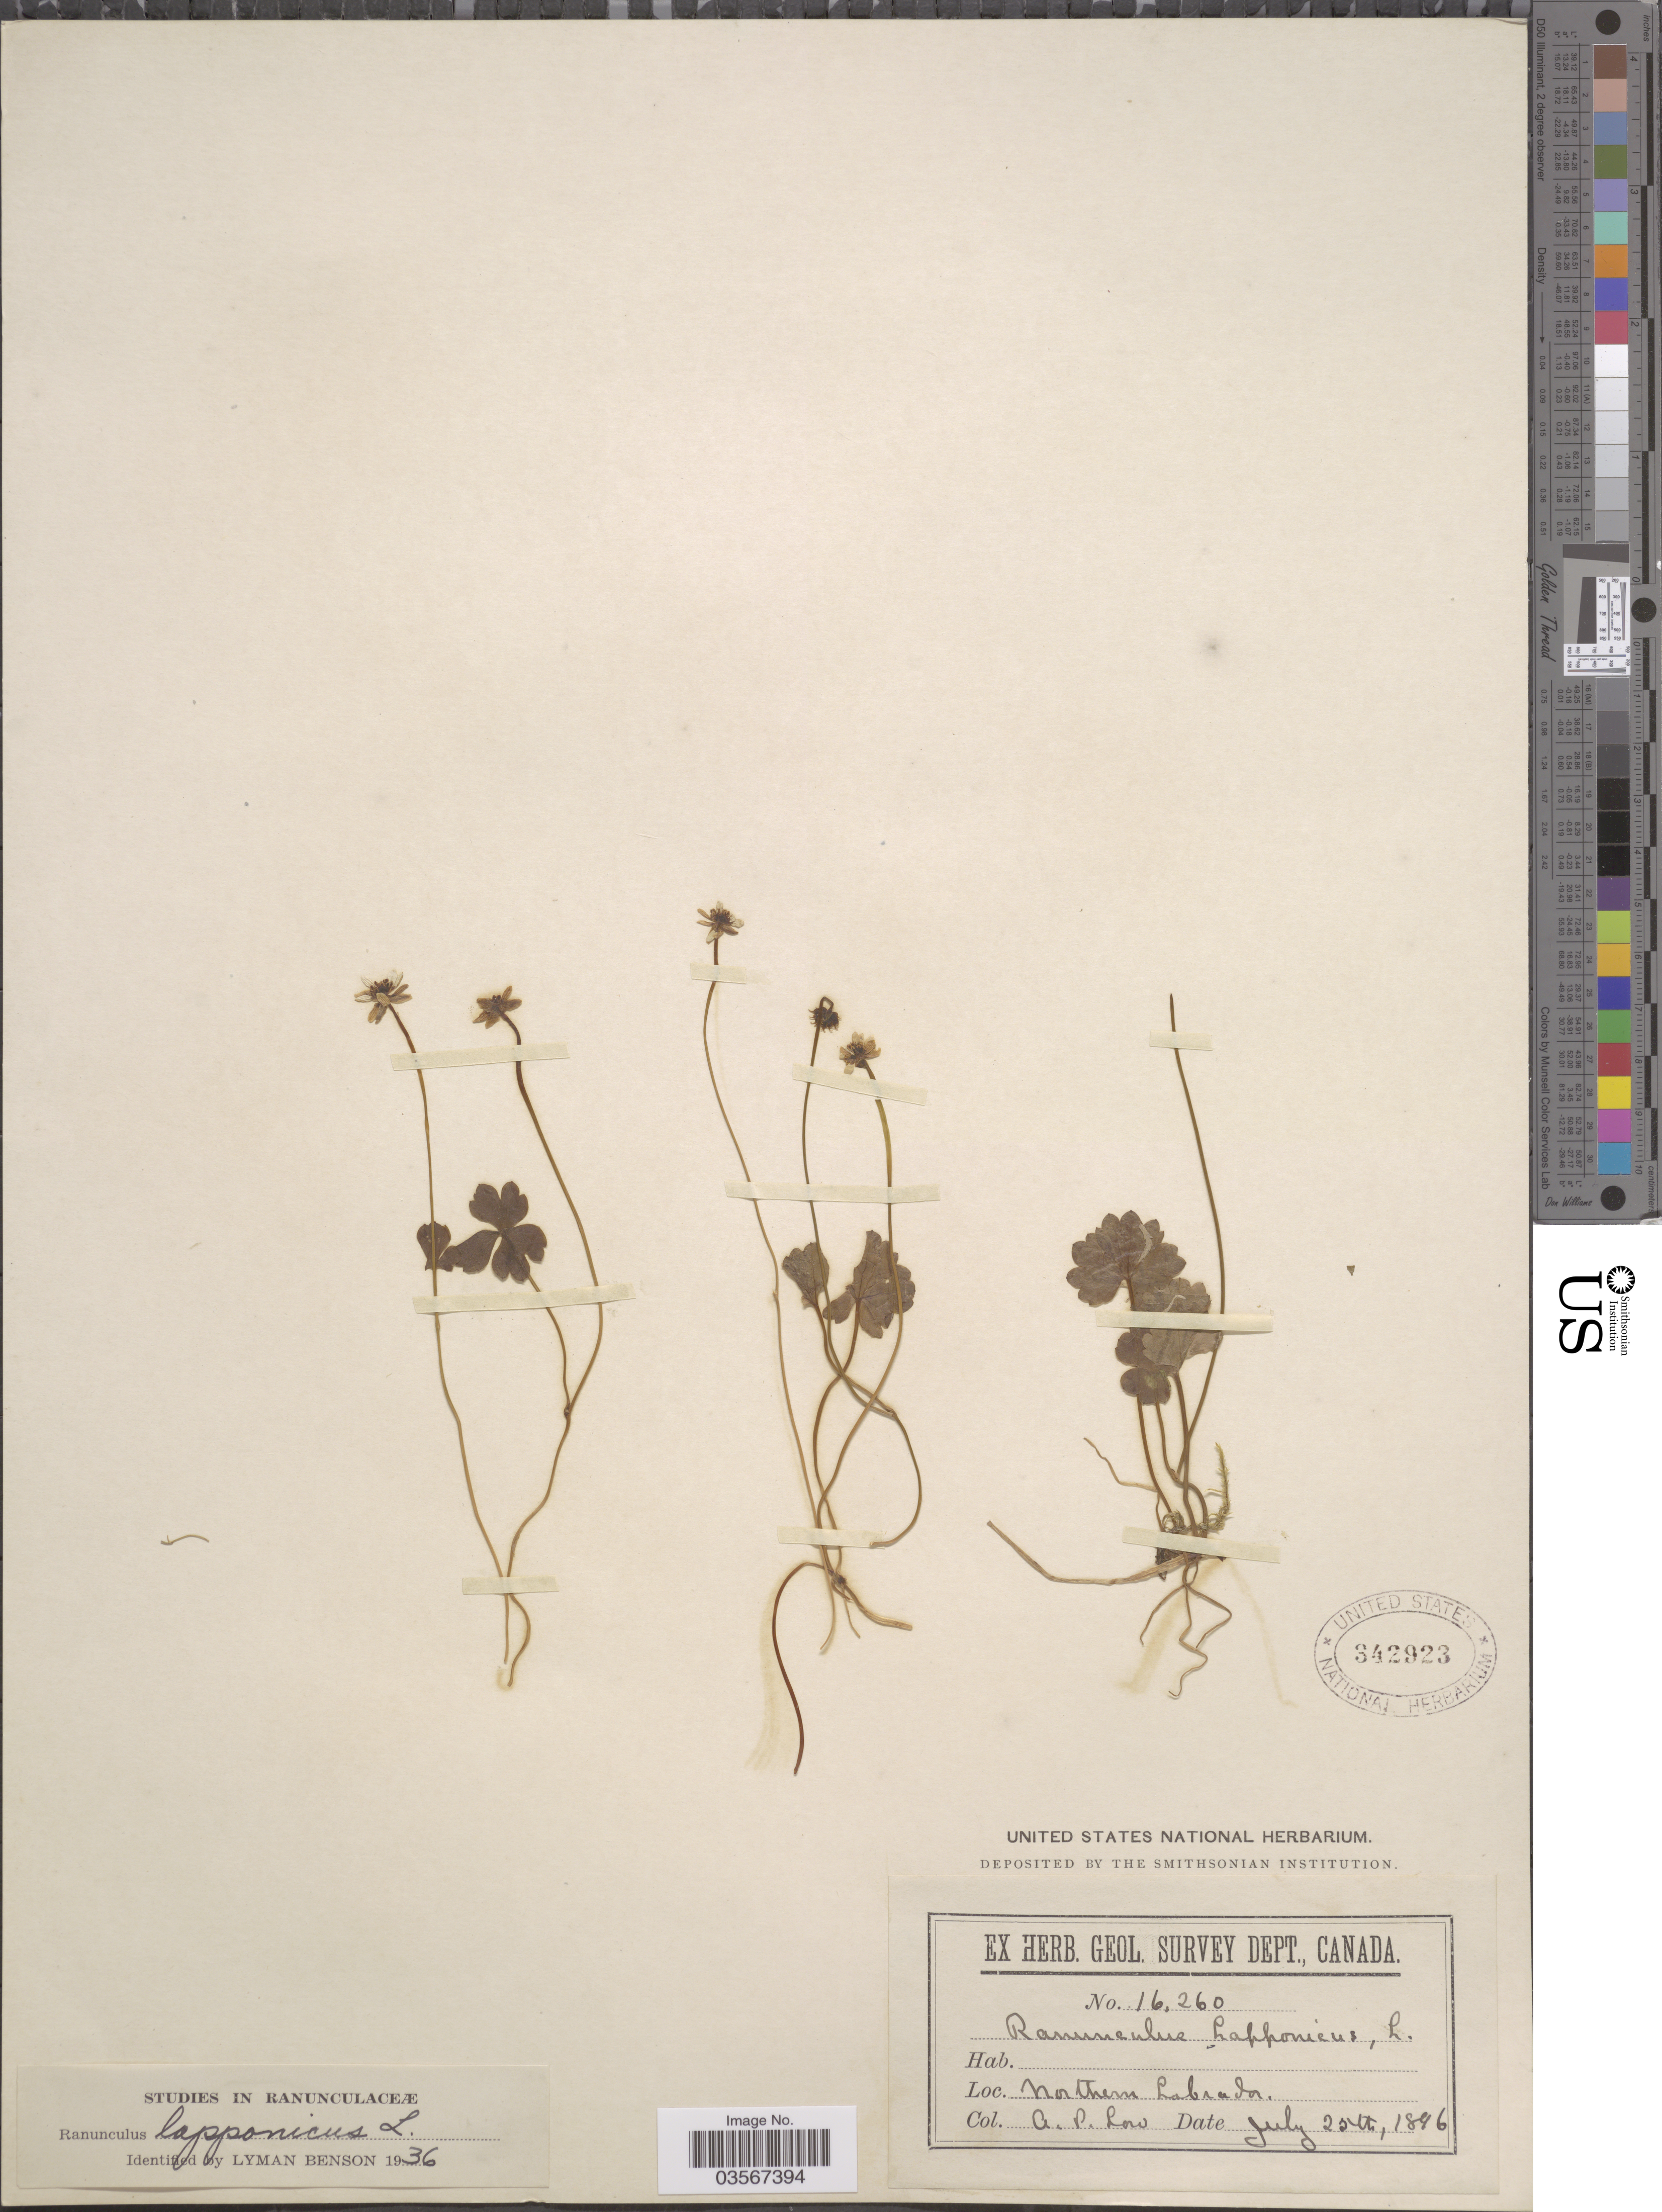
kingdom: Plantae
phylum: Tracheophyta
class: Magnoliopsida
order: Ranunculales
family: Ranunculaceae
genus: Ranunculus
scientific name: Ranunculus lapponicus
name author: L.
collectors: A. Low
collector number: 16260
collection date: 1896-07-25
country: Canada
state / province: Newfoundland and Labrador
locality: Northern Labrador.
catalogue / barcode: US 342923